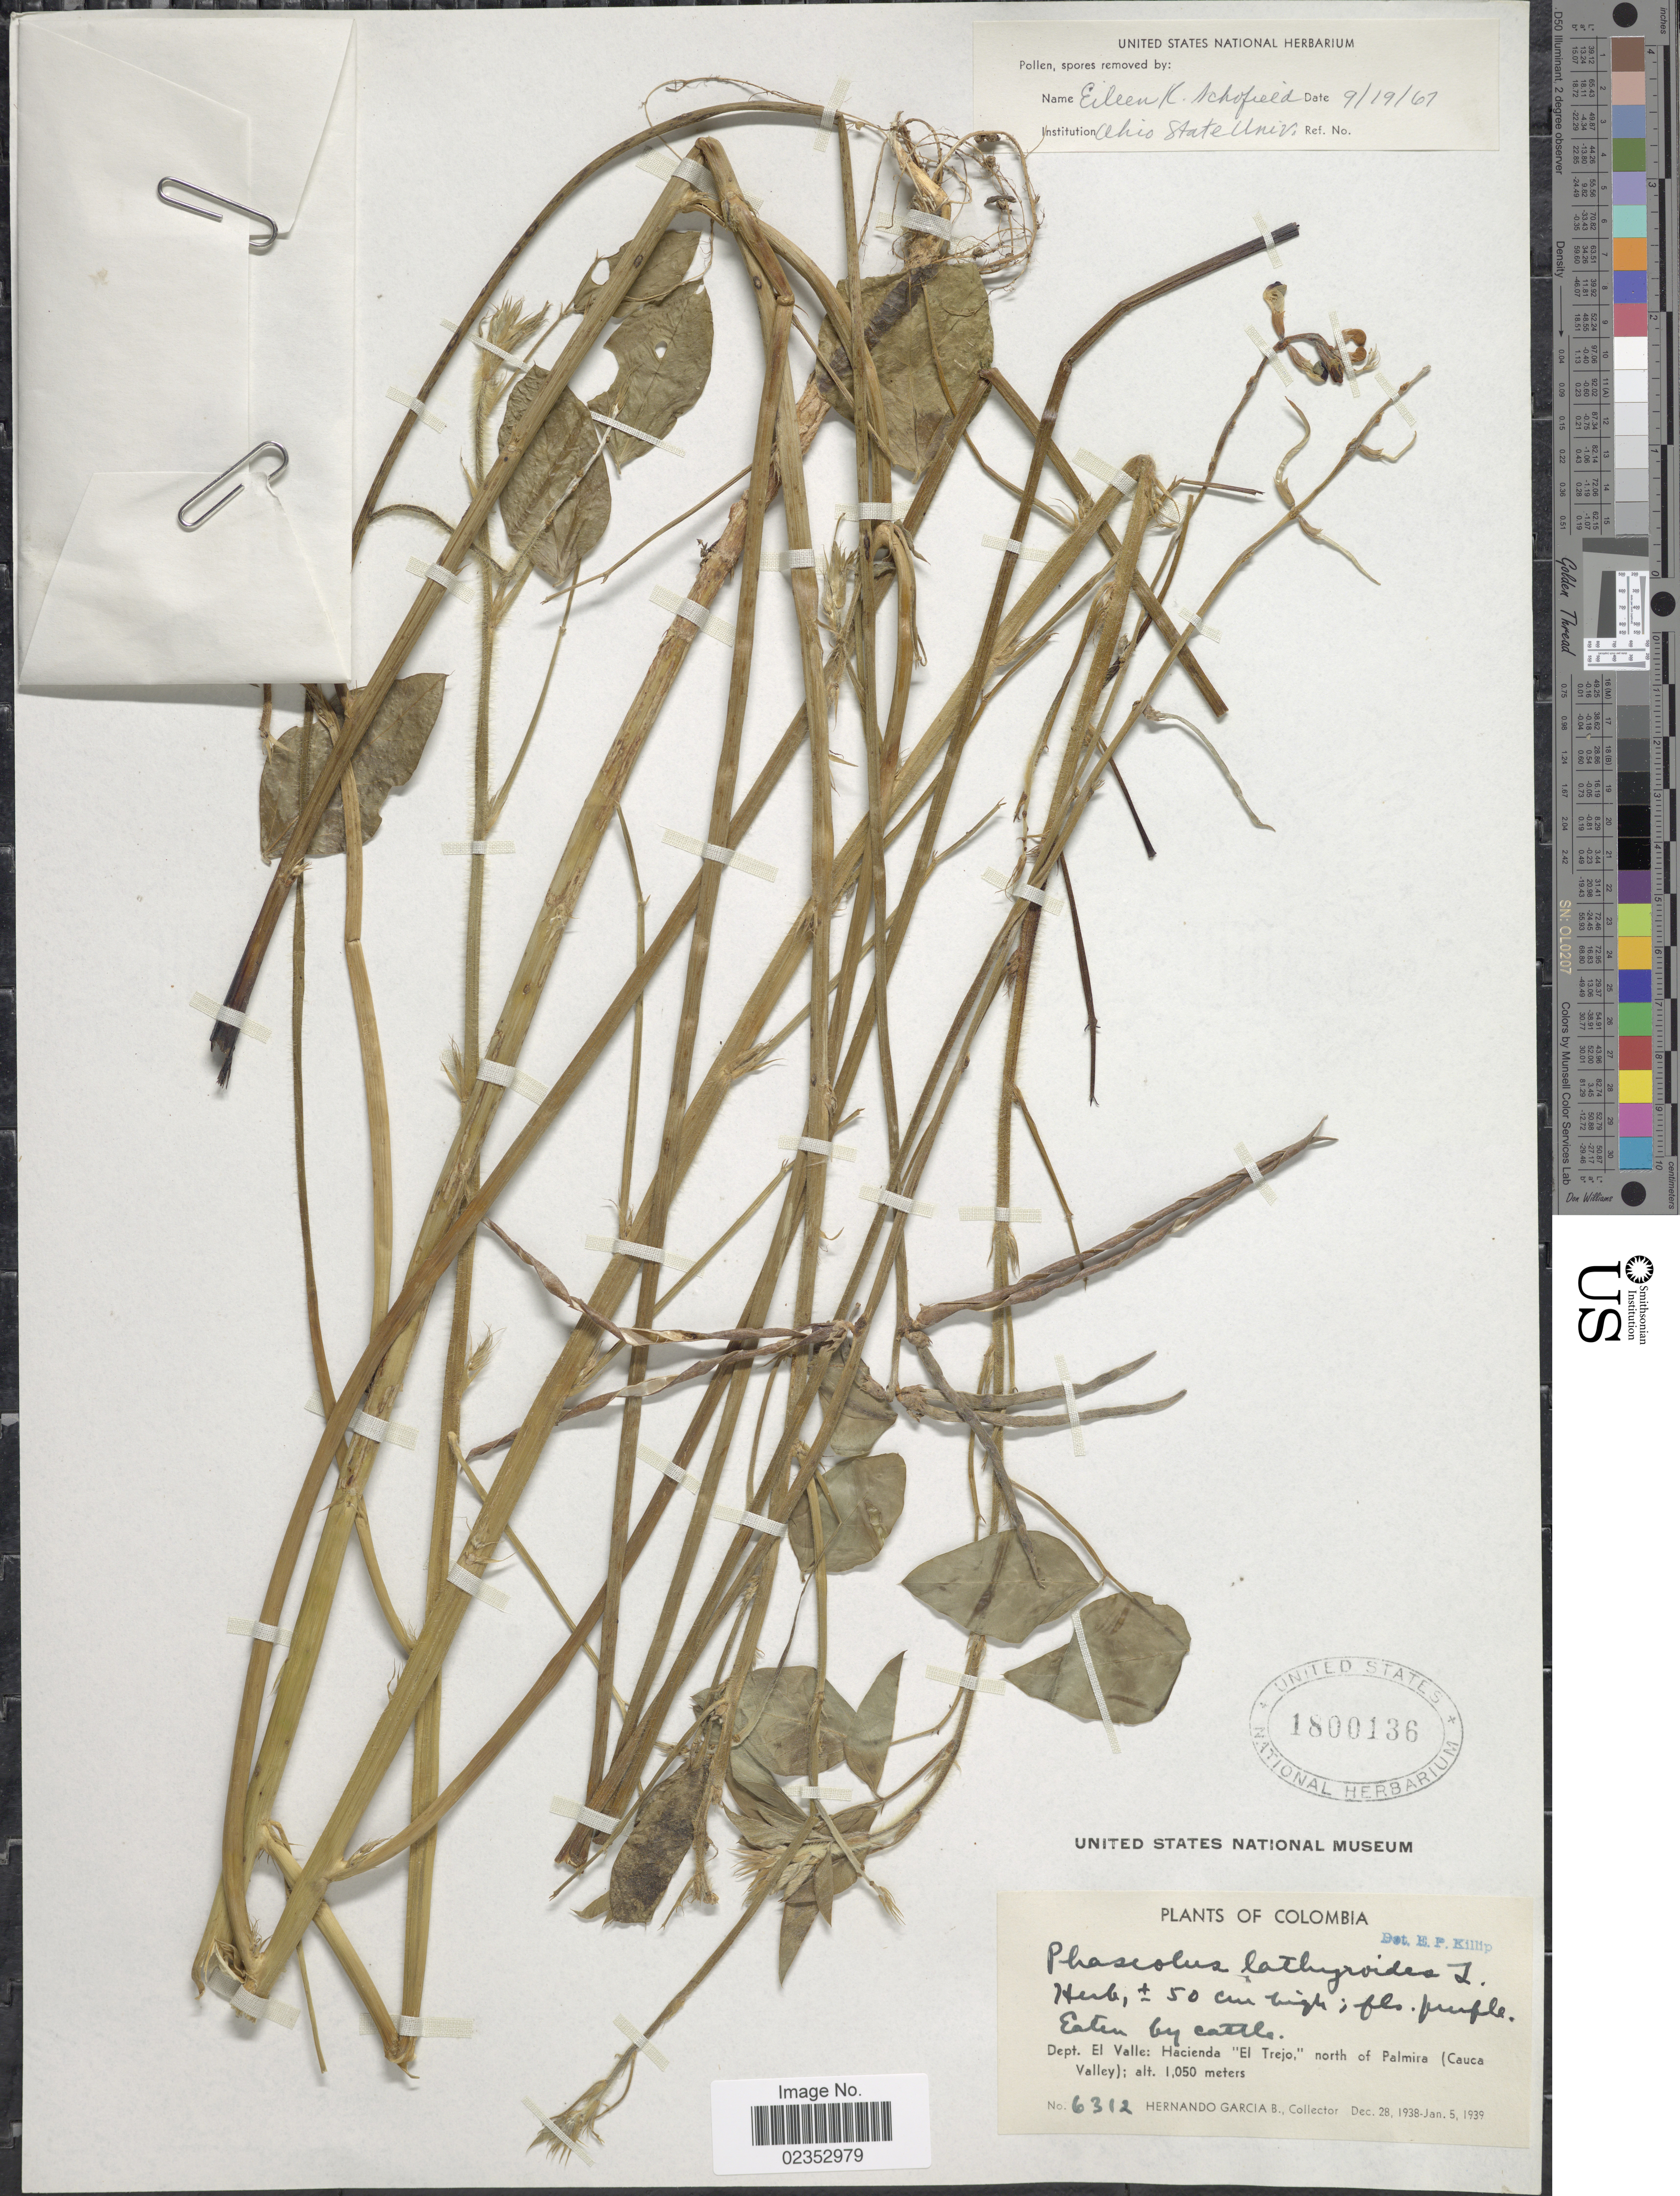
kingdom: Plantae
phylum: Tracheophyta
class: Magnoliopsida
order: Fabales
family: Fabaceae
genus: Phaseolus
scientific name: Phaseolus lathyroides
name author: L.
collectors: H. García Barriga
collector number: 6312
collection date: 1938-12-28/1939-01-05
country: Colombia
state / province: Valle del Cauca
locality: Eaten by cattle, Dept. El Valle: Hacienda 'El Trejo', north of Palmira (Cauca Valley)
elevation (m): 1050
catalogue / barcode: US 1800136